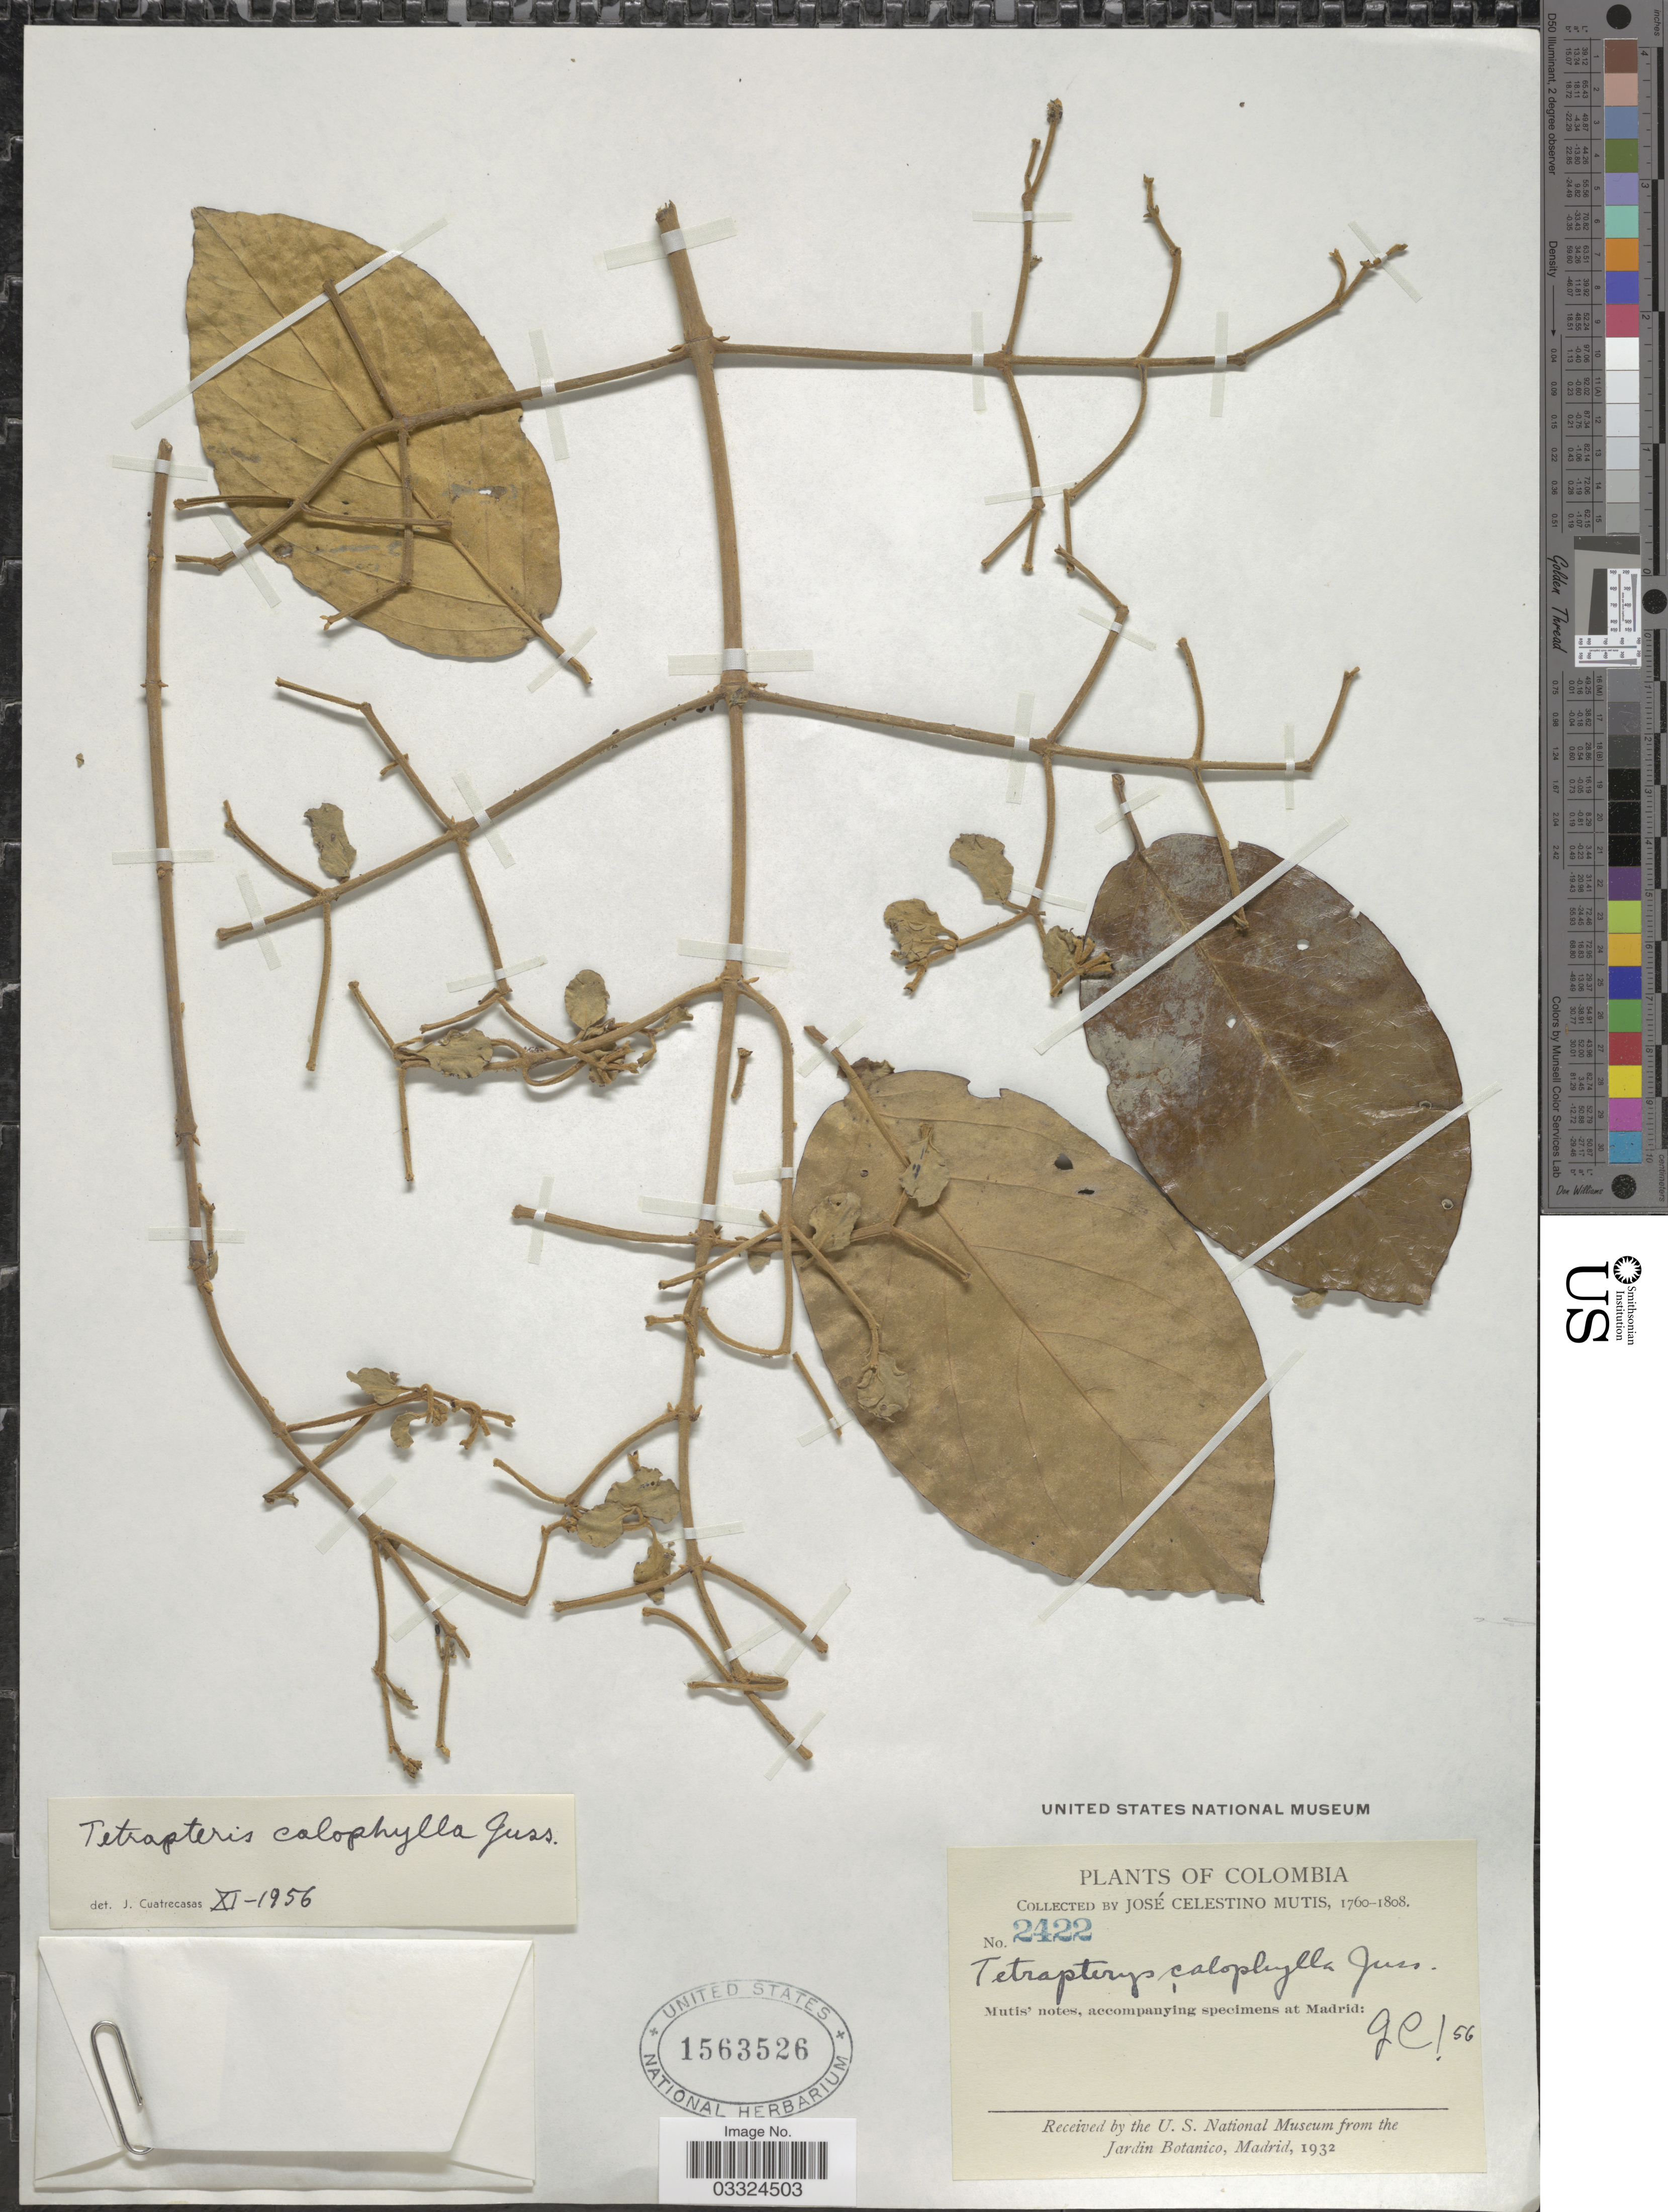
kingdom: Plantae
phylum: Tracheophyta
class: Magnoliopsida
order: Malpighiales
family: Malpighiaceae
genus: Tetrapterys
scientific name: Tetrapterys calophylla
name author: A. Juss.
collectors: J. C. B. Mutis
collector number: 2422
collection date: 1760/1808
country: Colombia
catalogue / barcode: US 1563526